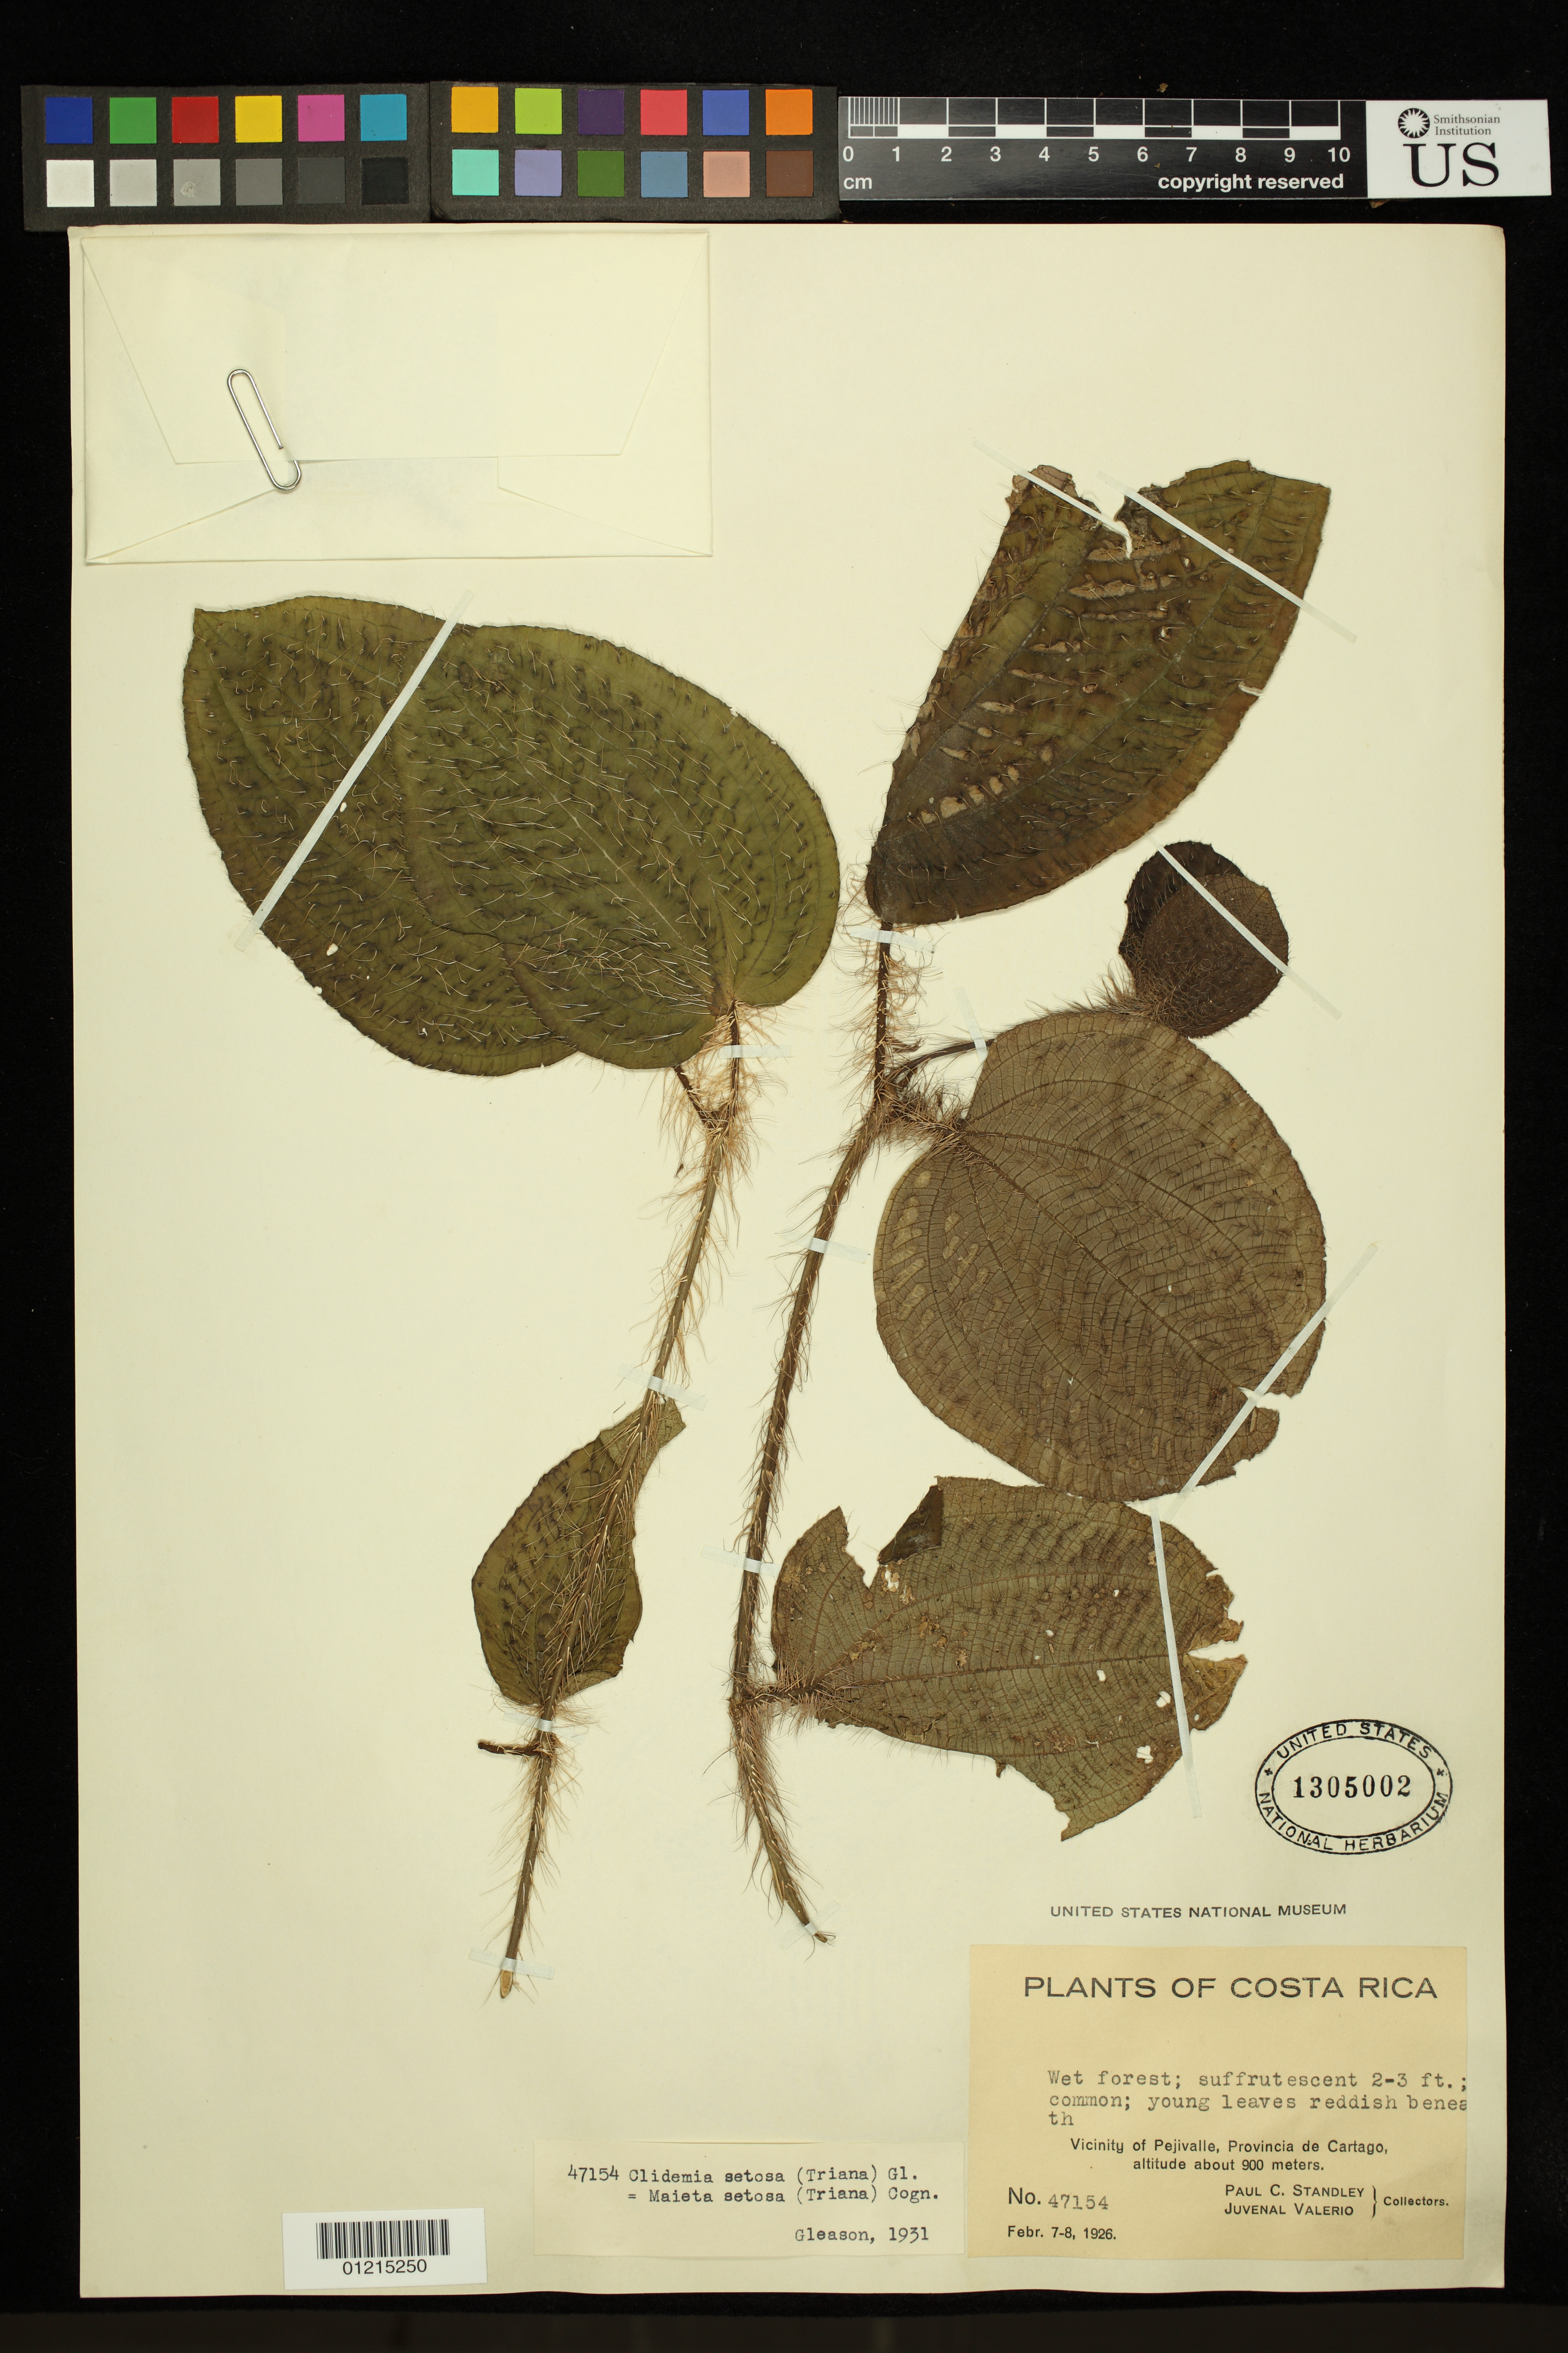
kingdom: Plantae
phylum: Tracheophyta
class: Magnoliopsida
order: Myrtales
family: Melastomataceae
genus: Clidemia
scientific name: Clidemia pubescens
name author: Gleason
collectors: P. C. Standley & J. Valerio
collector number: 47154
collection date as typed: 7-8 Feb 1926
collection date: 1926-02-07/1926-02-08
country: Costa Rica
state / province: Cartago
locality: Vicinity of Pejivalle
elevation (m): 900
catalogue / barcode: US 1305002